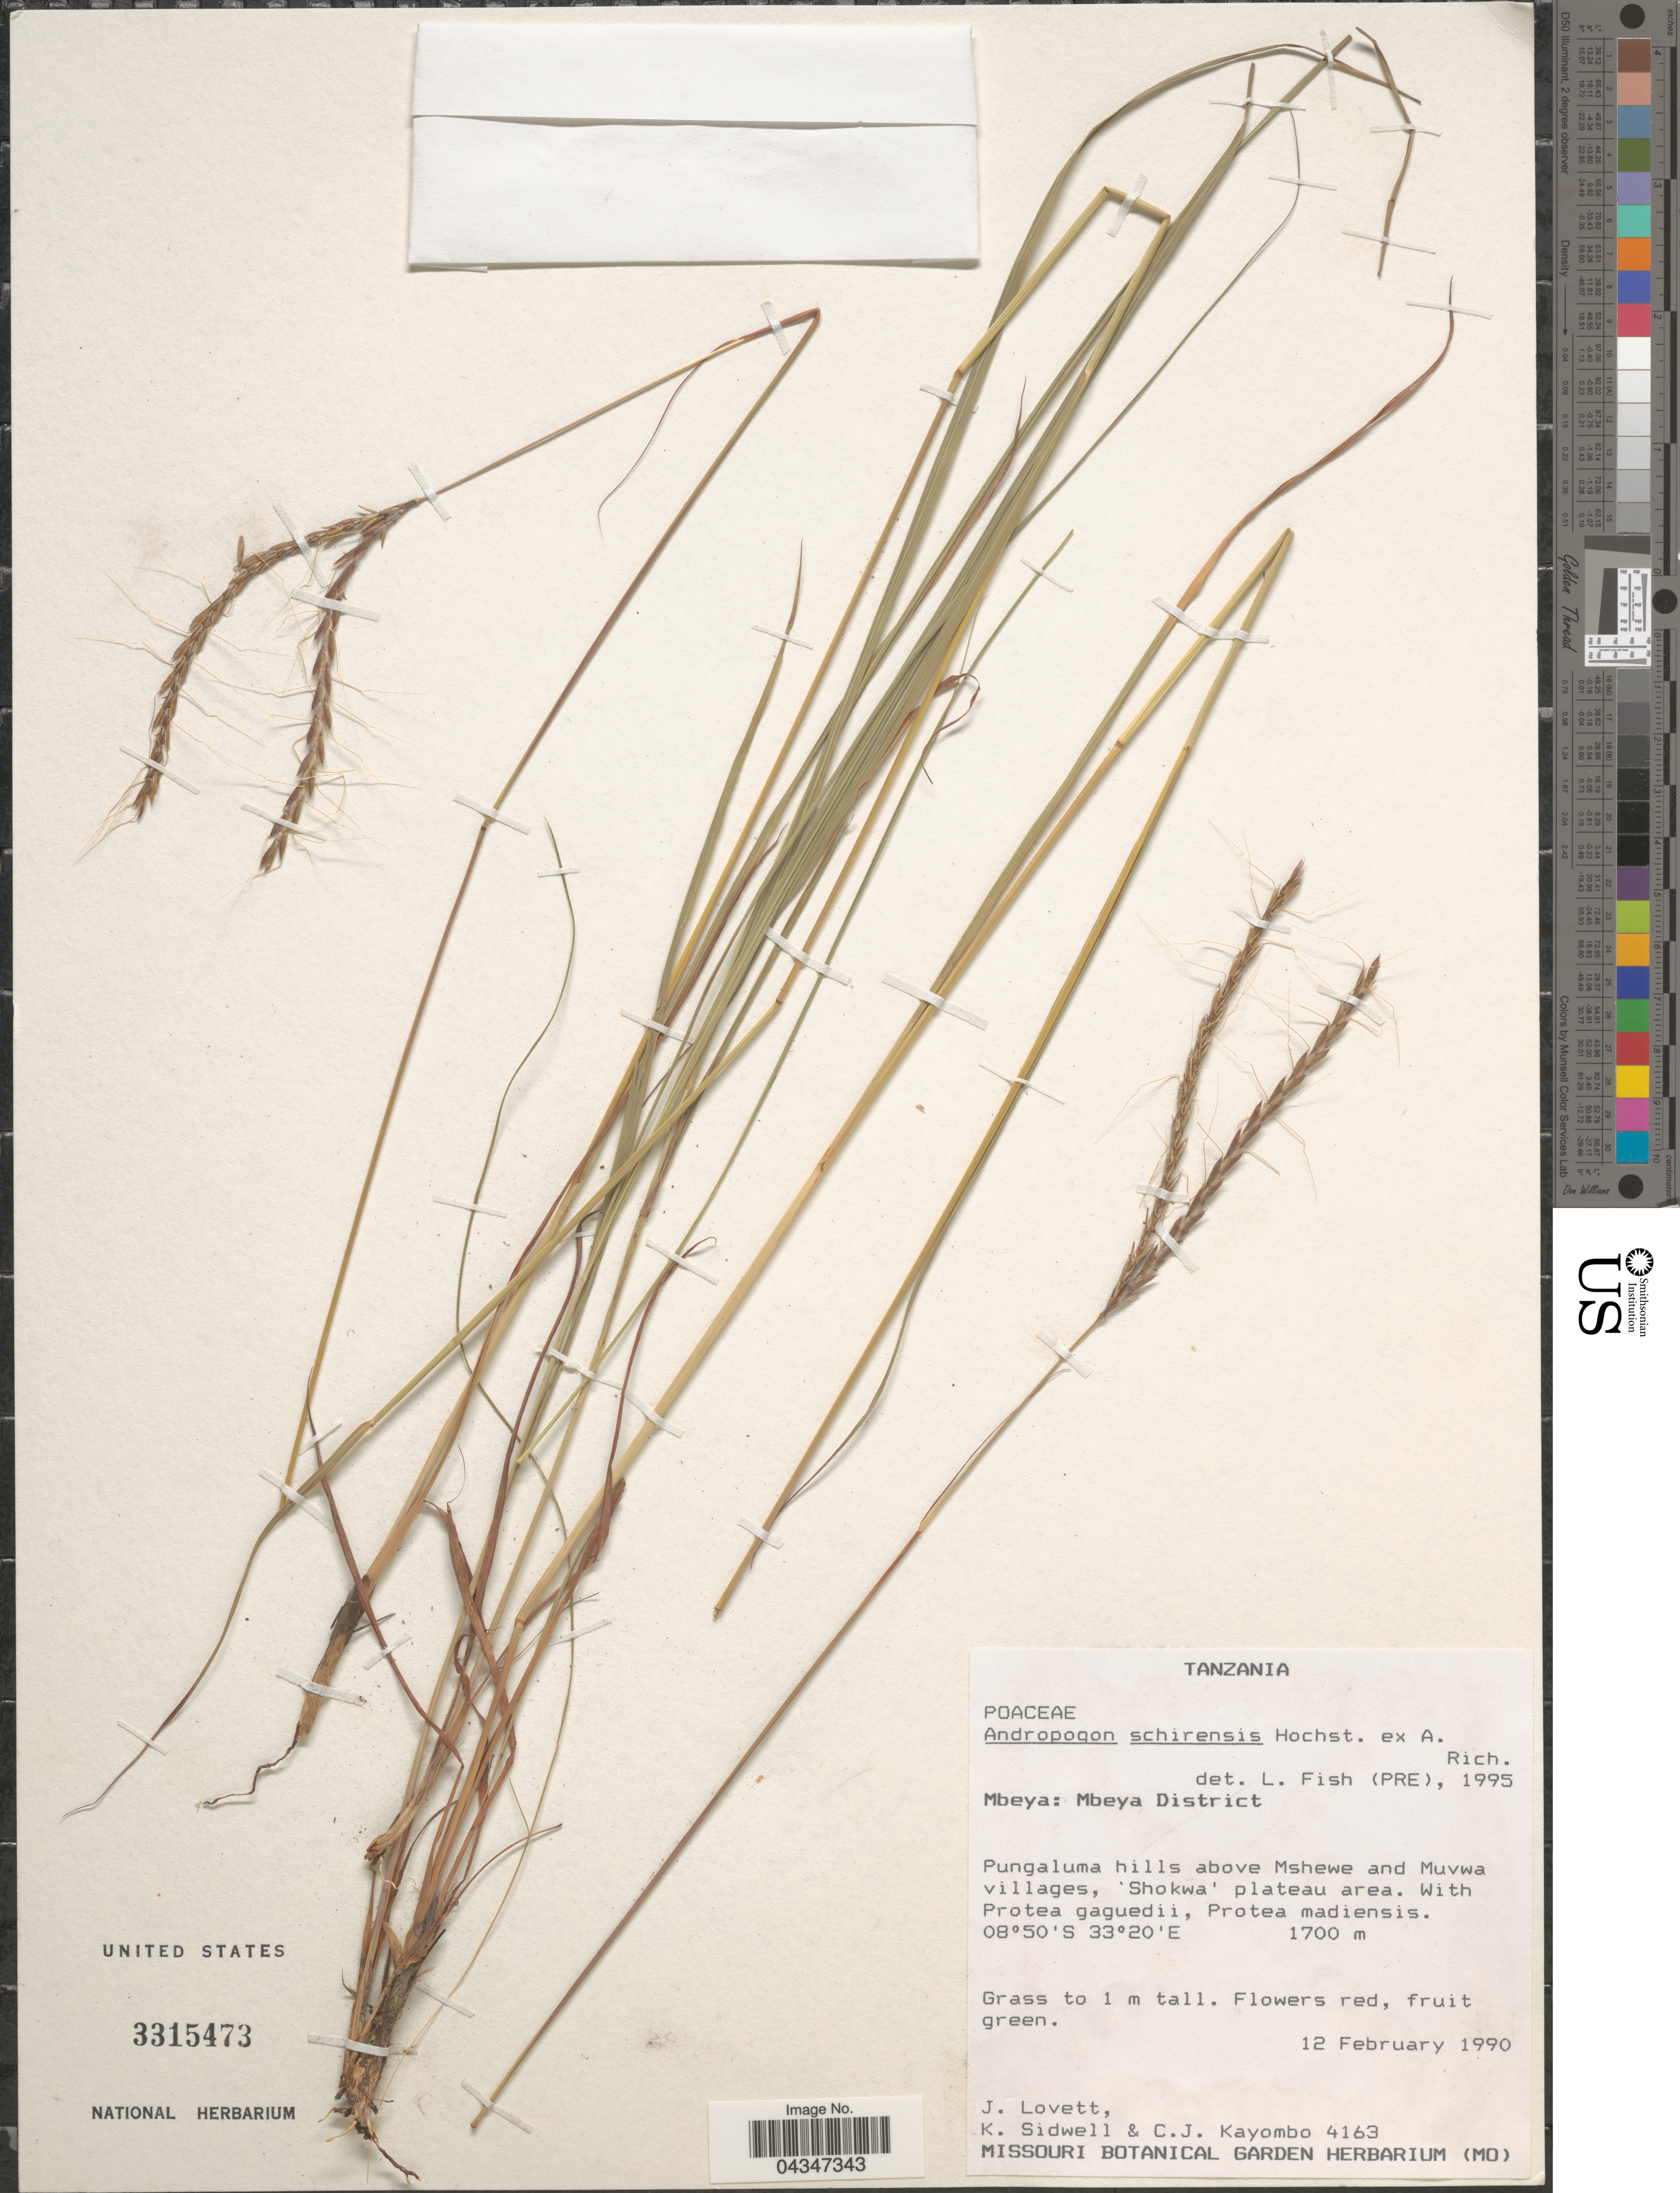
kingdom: Plantae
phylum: Tracheophyta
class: Liliopsida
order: Poales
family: Poaceae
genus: Andropogon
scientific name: Andropogon schirensis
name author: Hochst. ex A. Rich.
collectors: J. Lovett, K. Sidwell & C. Kayombo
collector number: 4163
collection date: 1990-02-12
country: Tanzania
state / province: Mbeya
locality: Mbeya District. Pungaluma hills above Mshewe and Muvwa villages, "Shokwa" plateau area.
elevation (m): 1700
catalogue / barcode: US 3315473